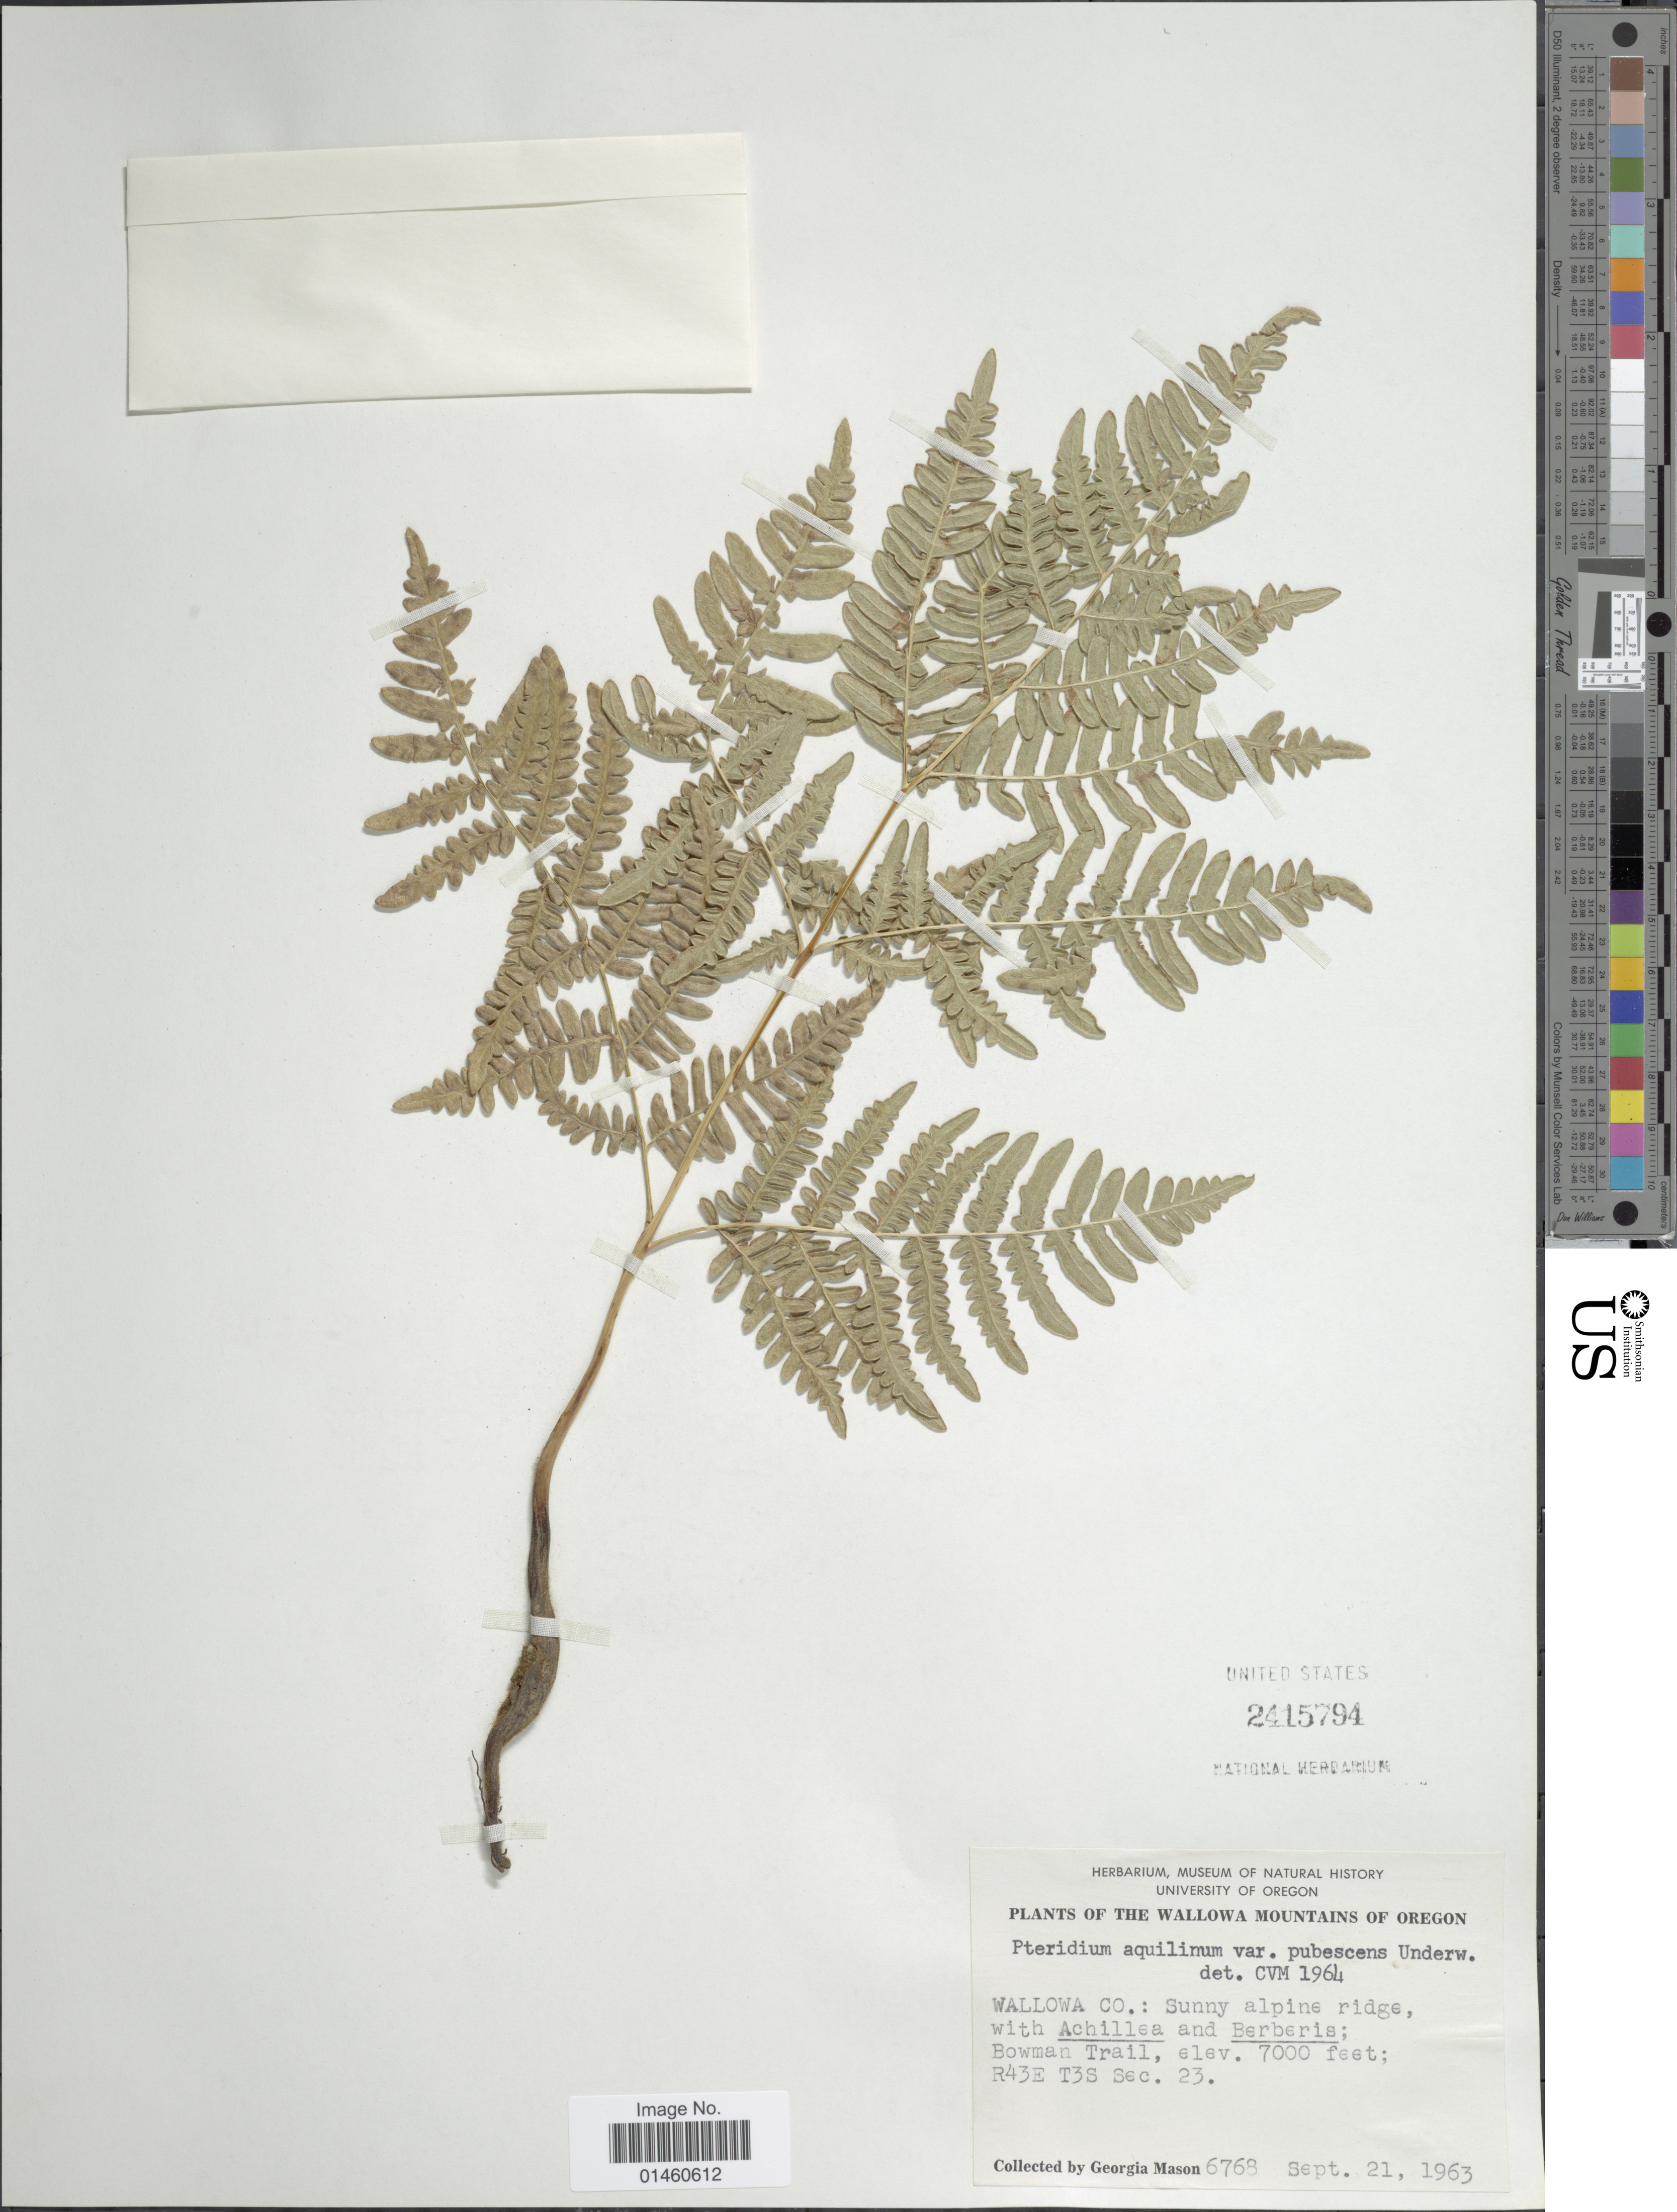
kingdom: Plantae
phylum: Tracheophyta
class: Polypodiopsida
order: Polypodiales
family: Dennstaedtiaceae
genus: Pteridium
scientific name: Pteridium pubescens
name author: (Underw.) Christenh.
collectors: G. Mason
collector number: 6768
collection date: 1963-09-21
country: United States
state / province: Oregon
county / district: Wallowa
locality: Wallowa Mountains, Wallowa Co.: sunny alpine ridge; Bowman Trail. R43E T3S Sec. 23.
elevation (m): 2134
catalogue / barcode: US 2415794